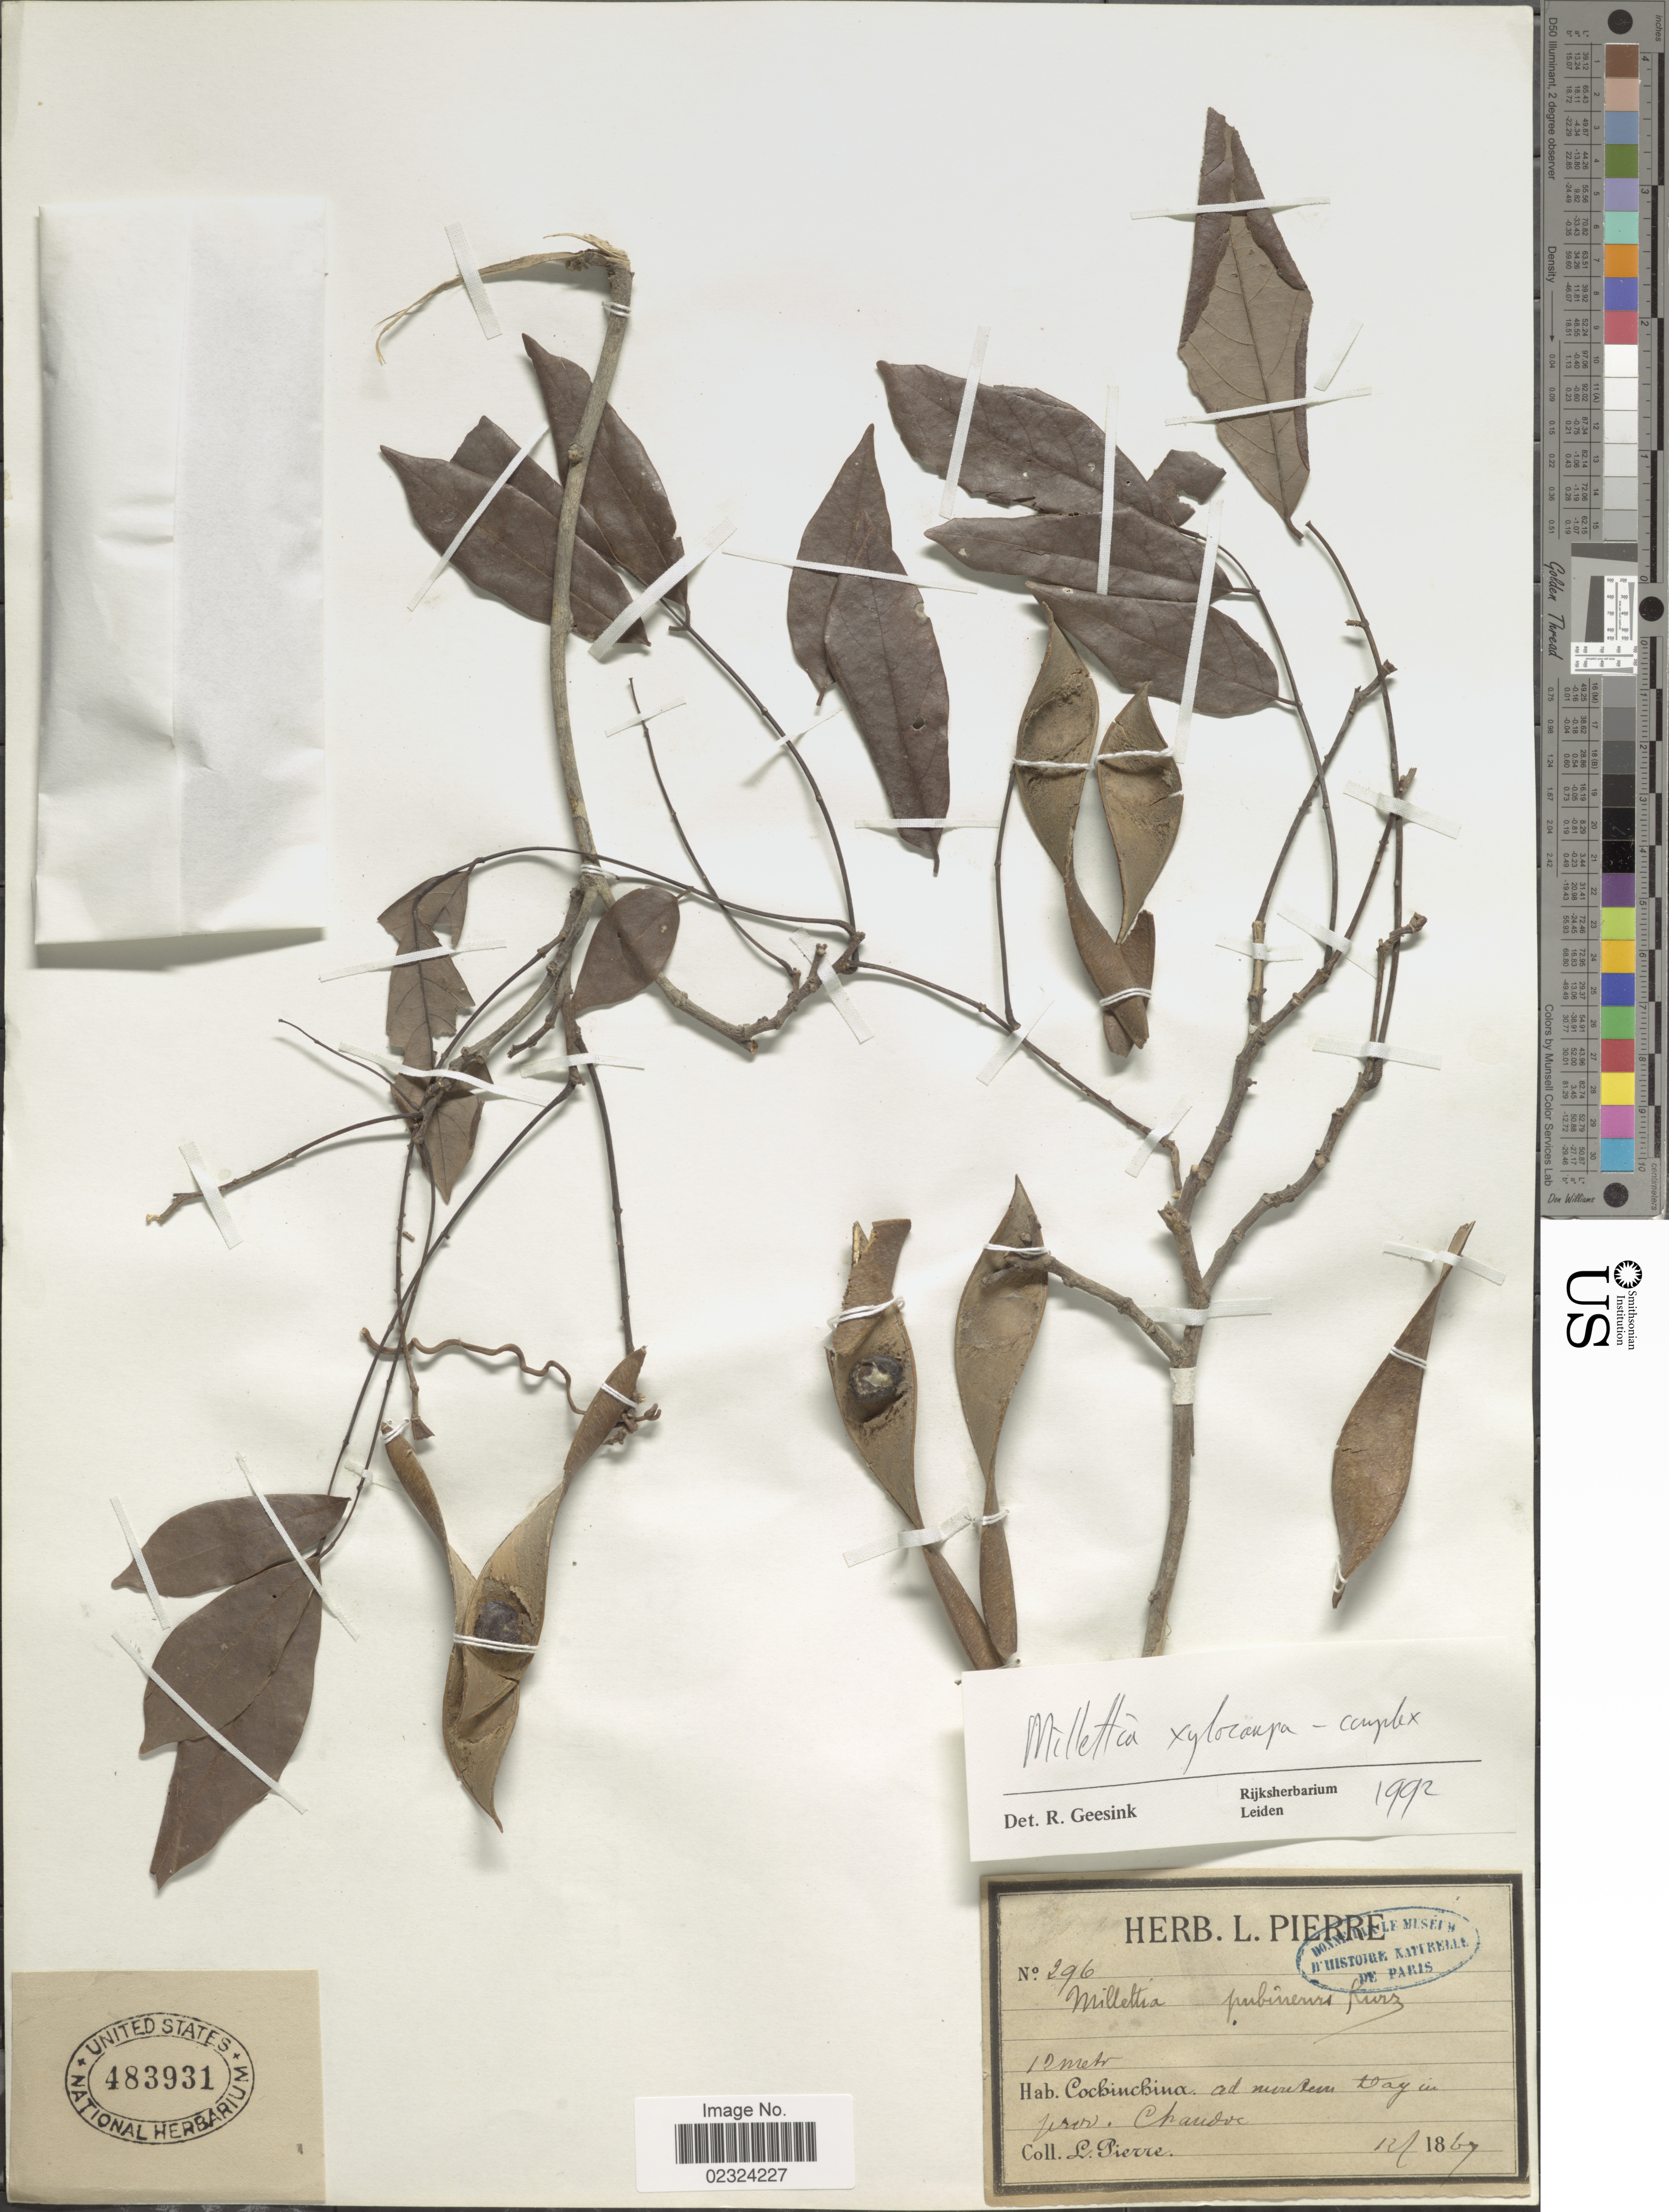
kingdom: Plantae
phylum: Tracheophyta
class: Magnoliopsida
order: Fabales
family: Fabaceae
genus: Millettia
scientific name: Millettia xylocarpa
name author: Miq.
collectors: L. Pierre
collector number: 296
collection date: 1867-12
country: Vietnam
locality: Cochinchina, ad montem Day in prov. Chaudoc [at Day mountain in Chau Doc province]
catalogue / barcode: US 483931